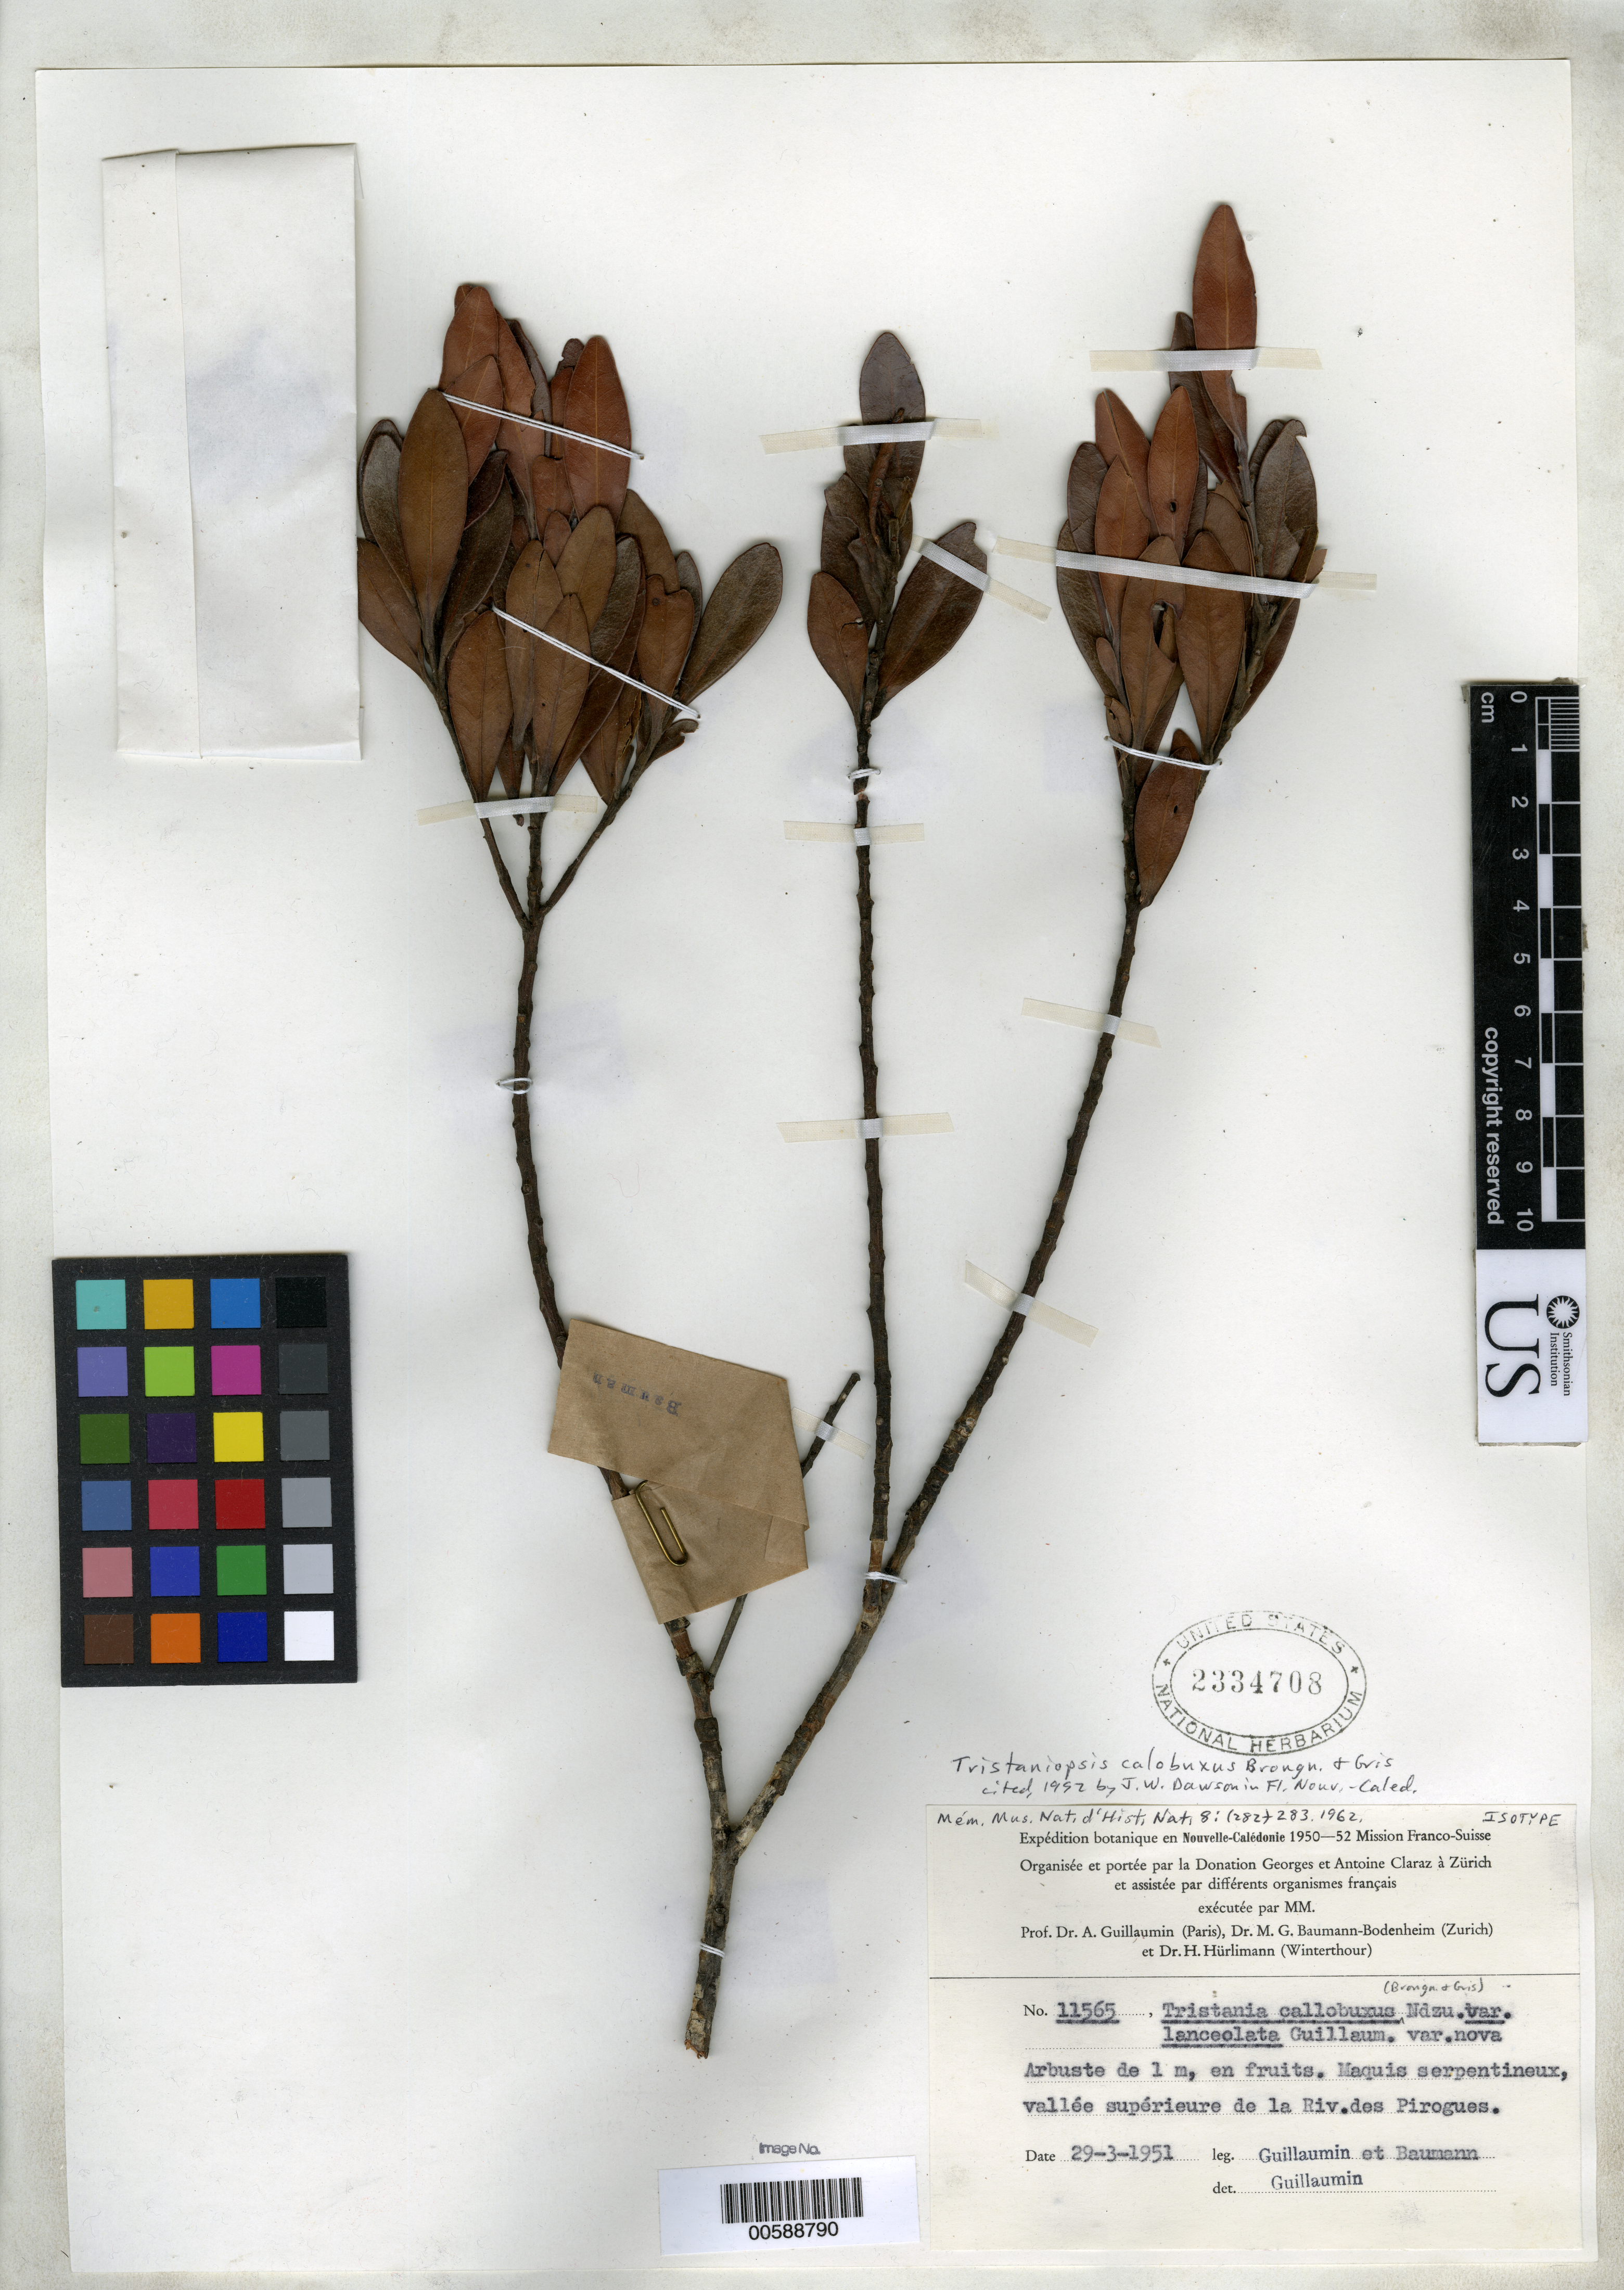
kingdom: Plantae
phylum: Tracheophyta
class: Magnoliopsida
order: Myrtales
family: Myrtaceae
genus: Tristania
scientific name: Tristania callobuxus var. lanceolata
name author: Guillaumin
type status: Isotype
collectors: A. Guillaumin & M. G. Baumann-Bodenheim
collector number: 11565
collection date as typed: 29 Mar 1951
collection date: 1951-03-29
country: New Caledonia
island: New Caledonia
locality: Maquis serprntineux [serpentineux ?], vallee superieure de la Riviere des Pirogues.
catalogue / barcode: US 2334708